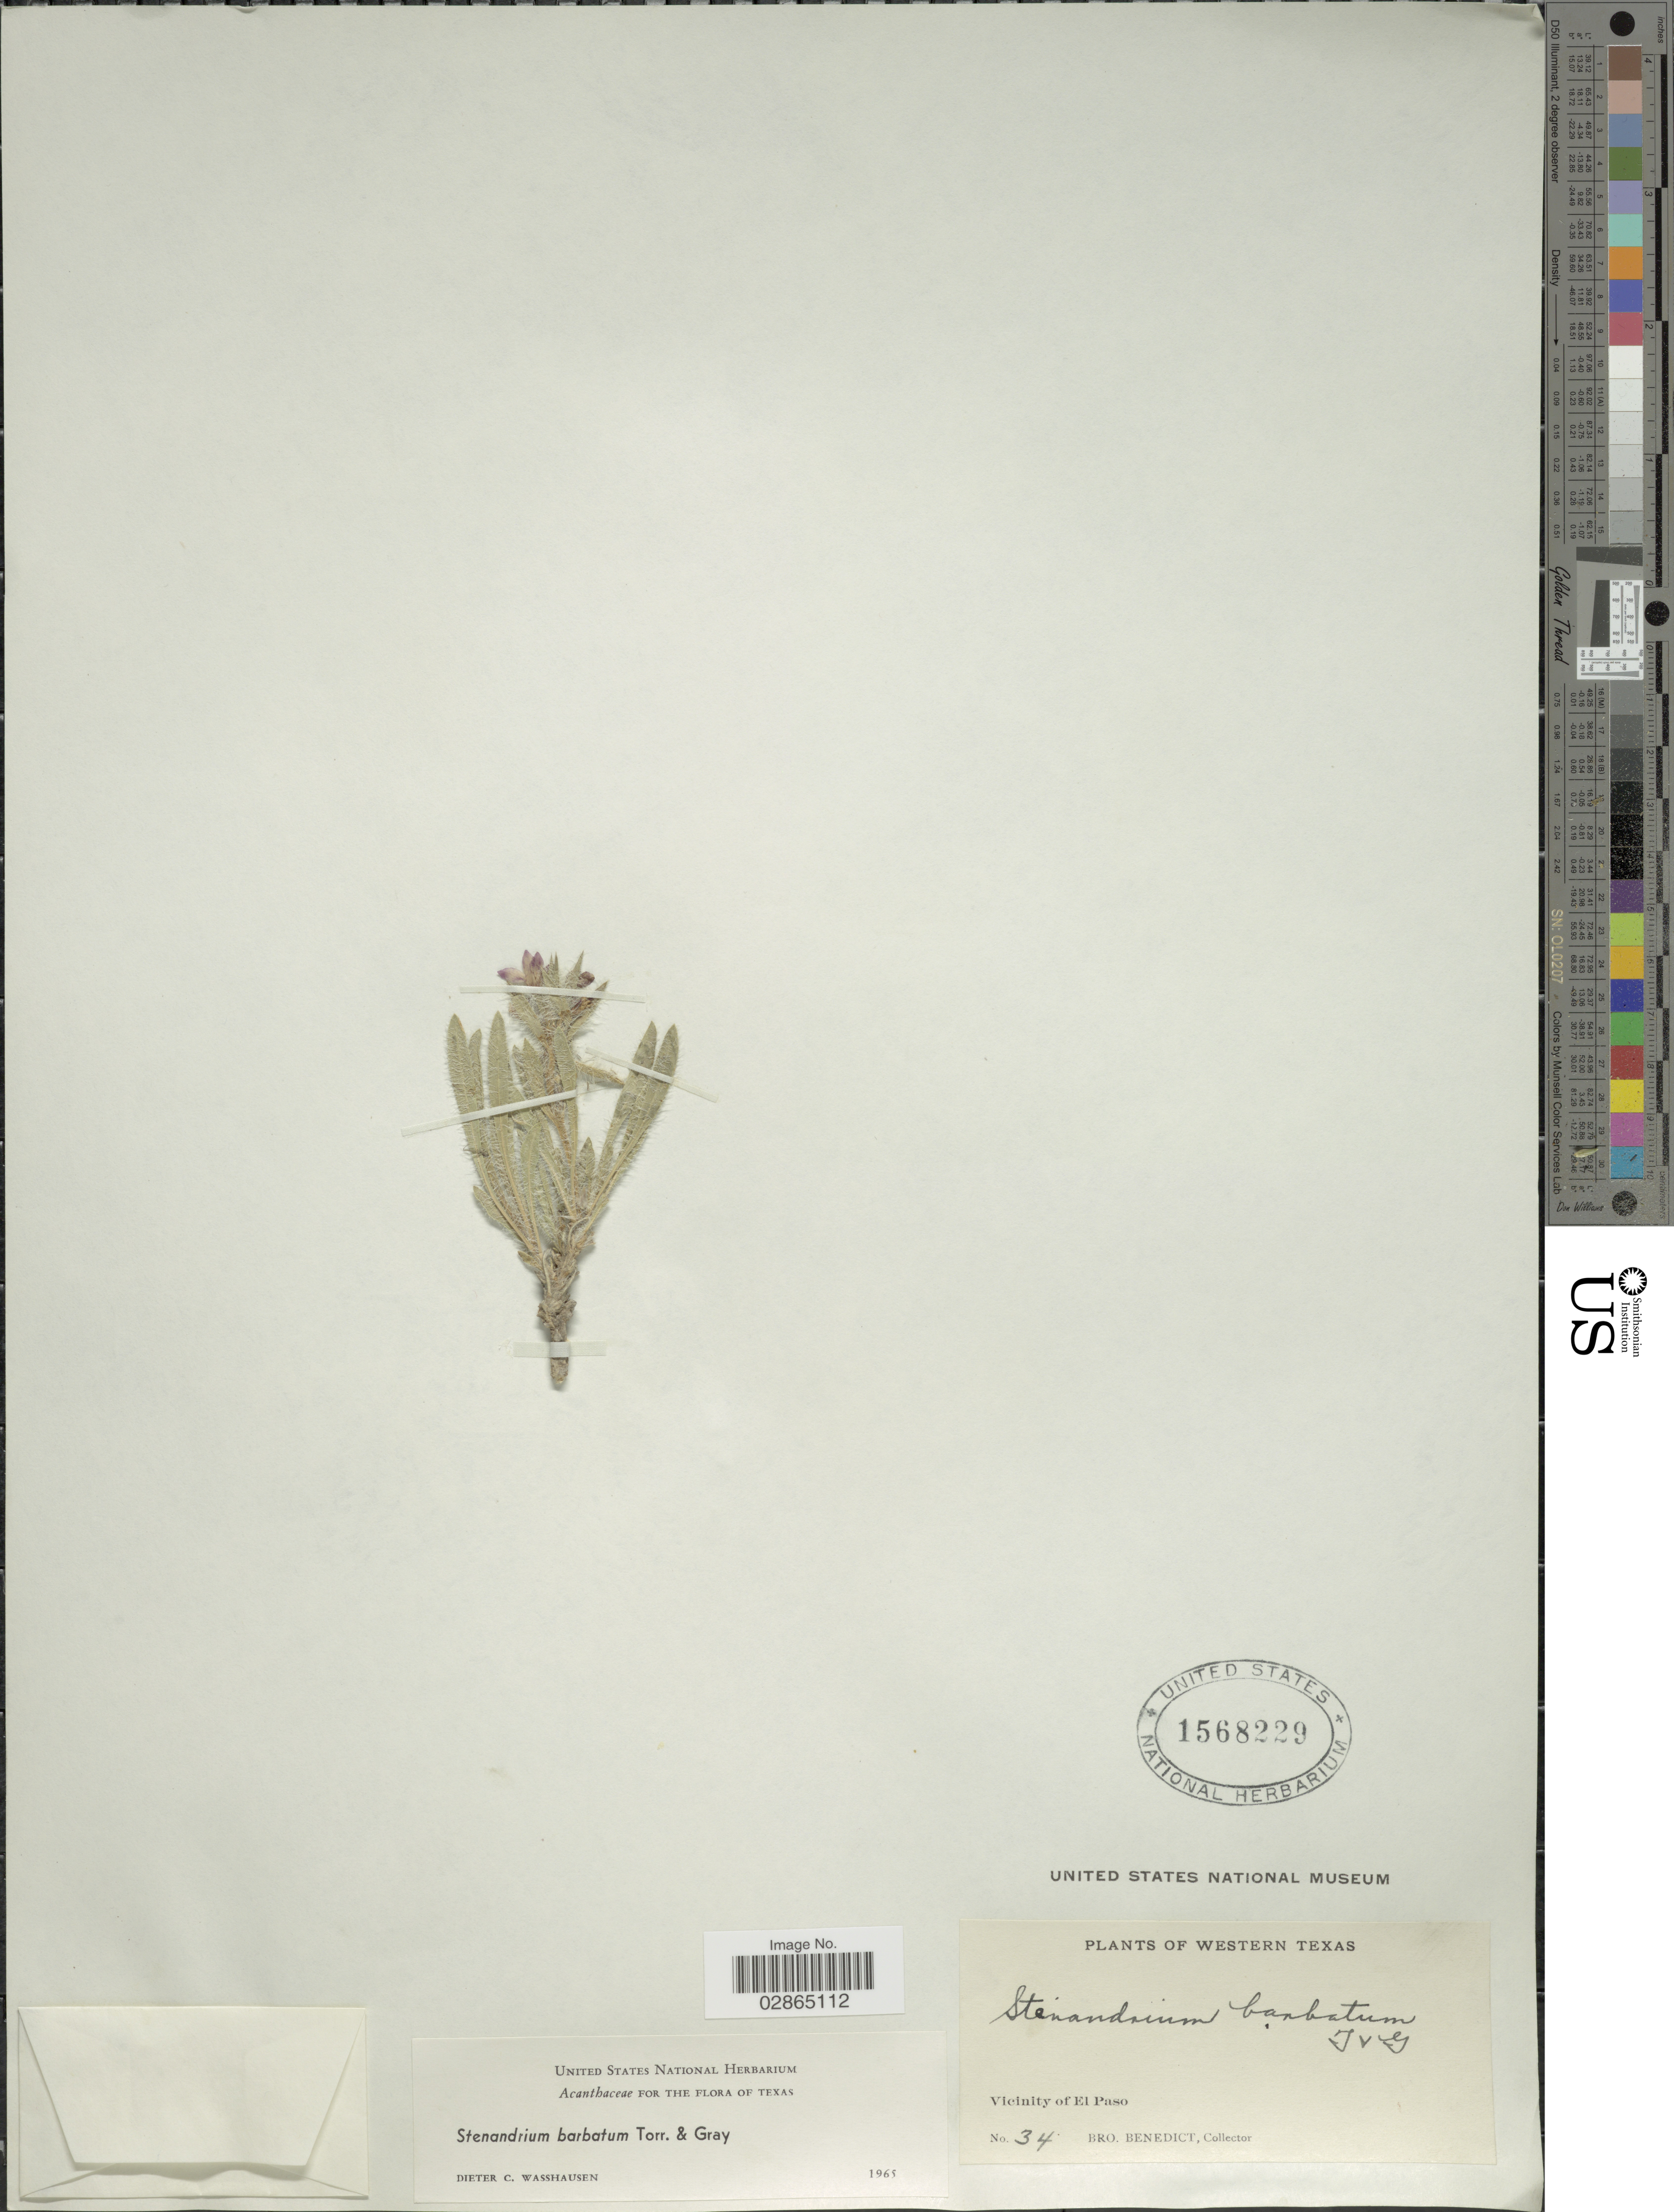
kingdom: Plantae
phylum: Tracheophyta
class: Magnoliopsida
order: Lamiales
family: Acanthaceae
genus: Stenandrium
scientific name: Stenandrium barbatum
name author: Torr. & A. Gray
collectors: Bro. Benedict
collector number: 34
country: United States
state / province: Texas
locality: Western Texas. Vicinity of El Paso.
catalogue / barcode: US 1568229